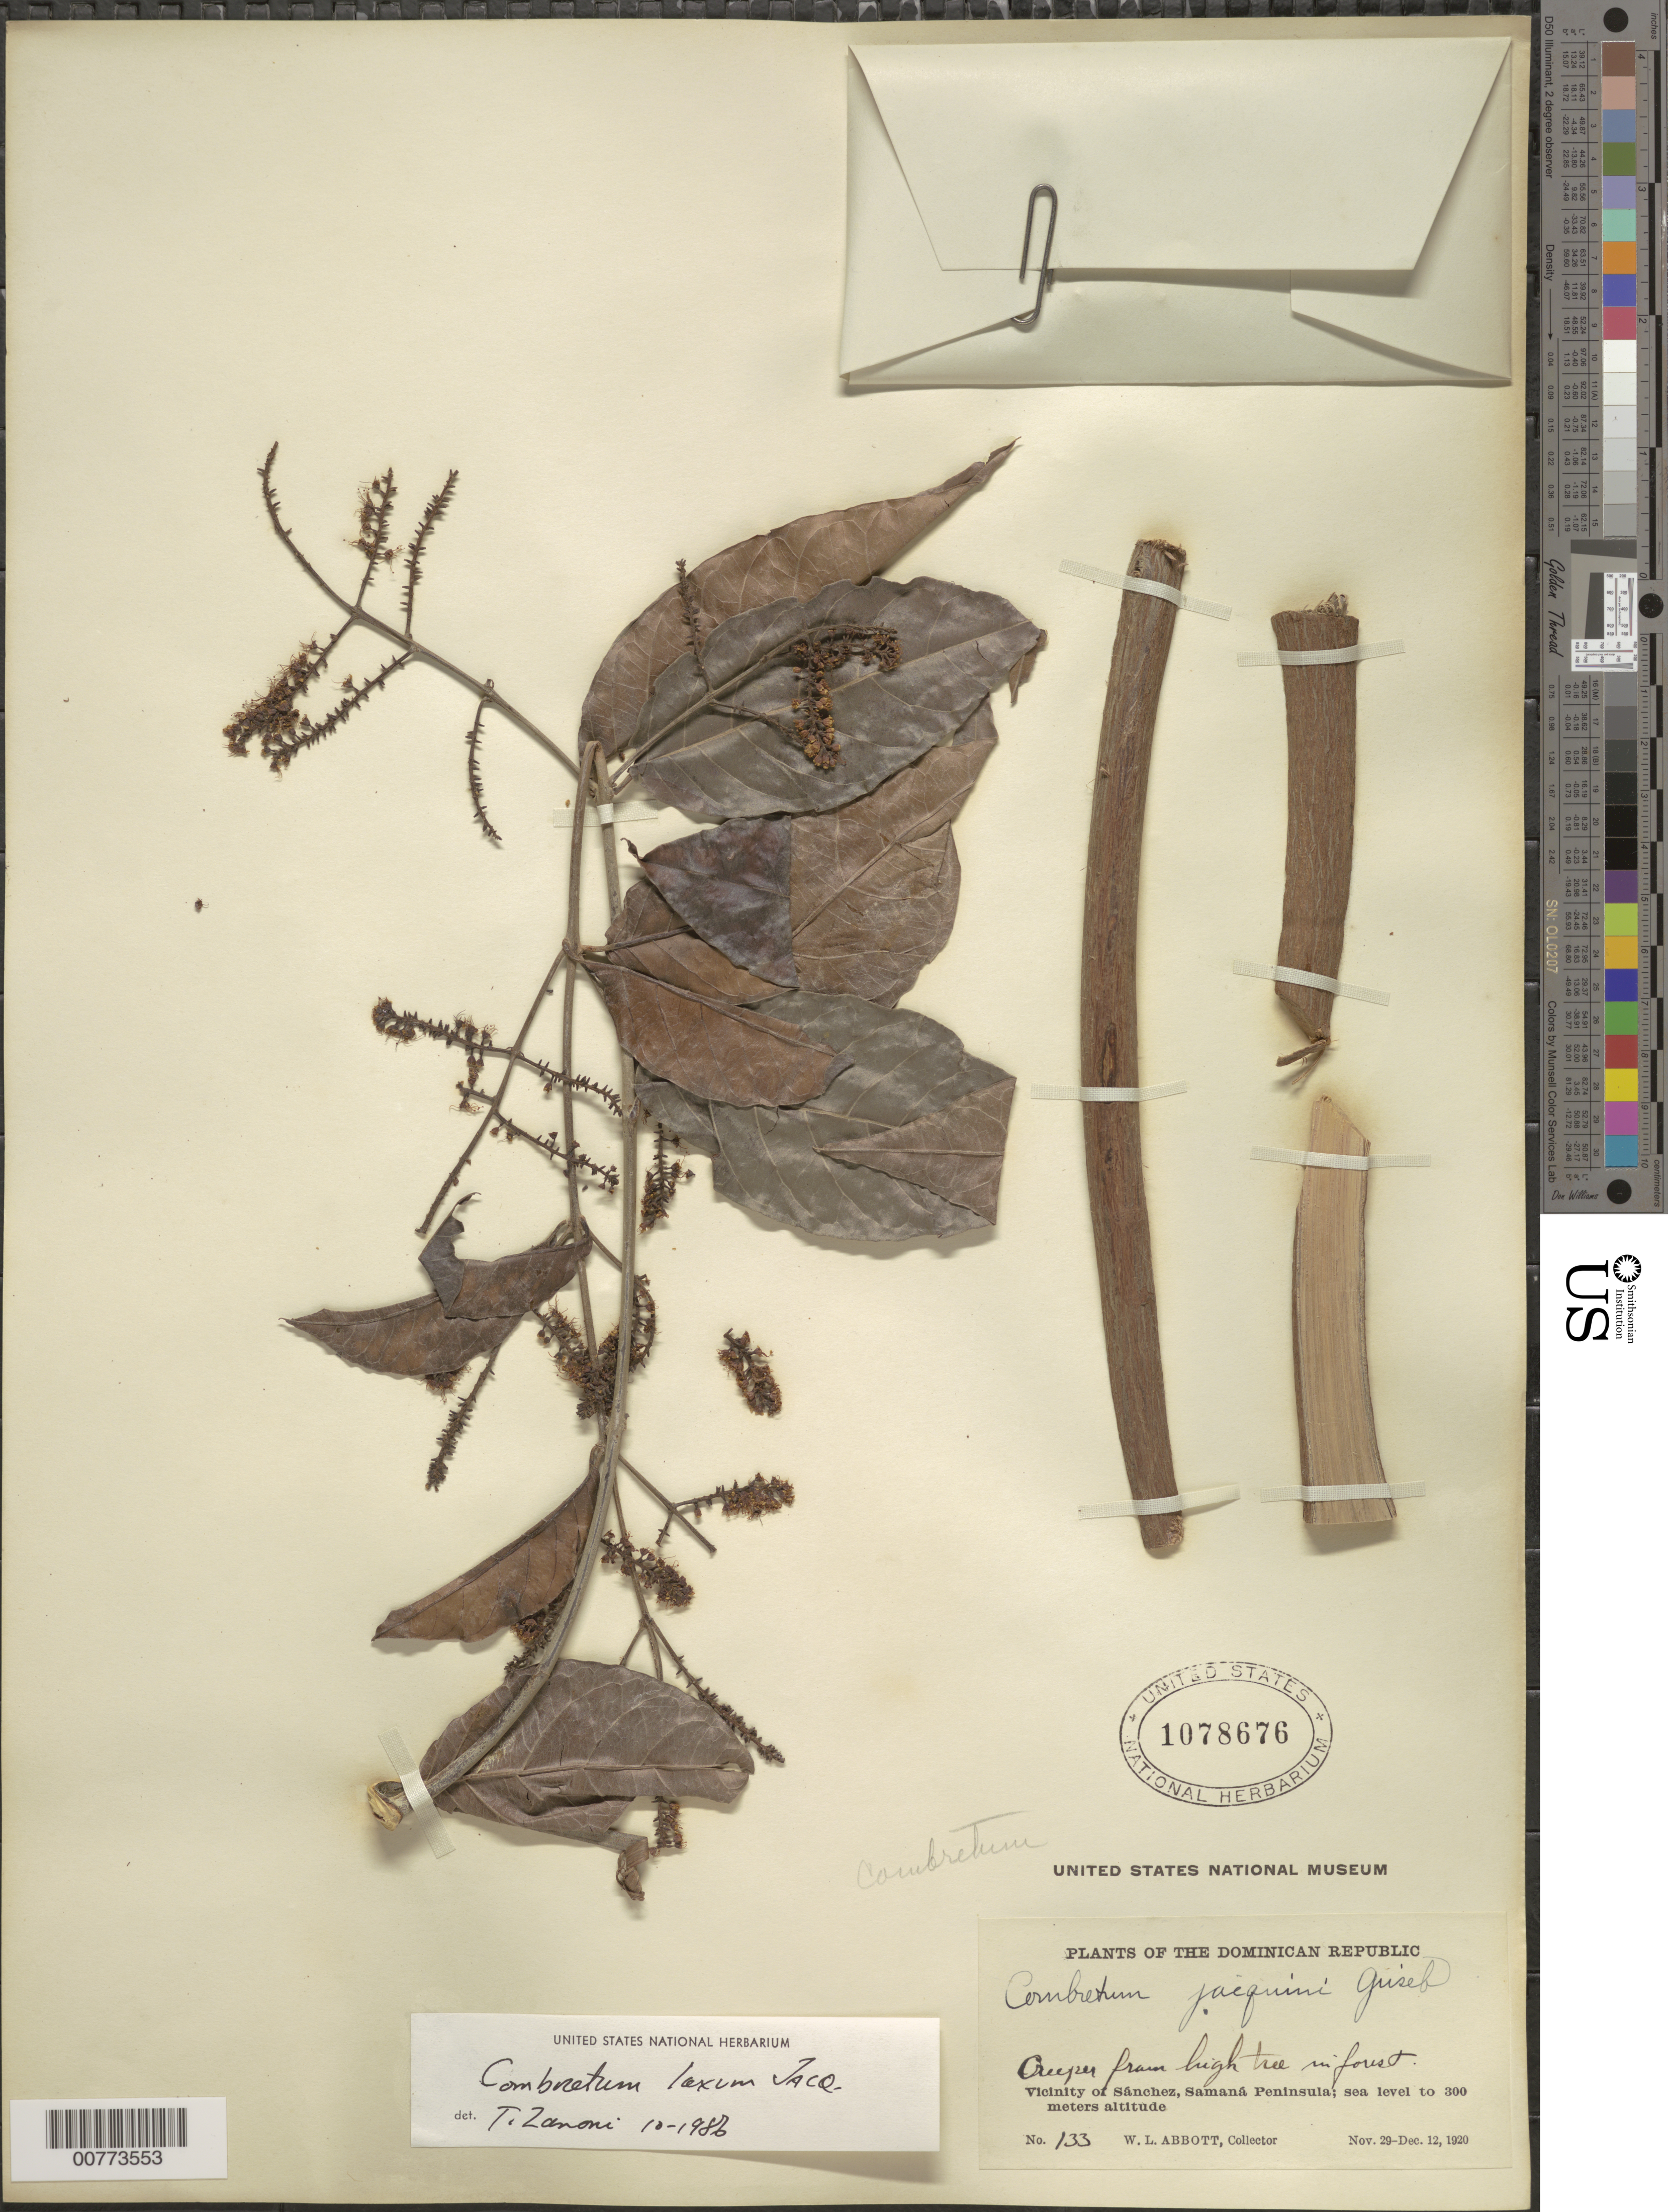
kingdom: Plantae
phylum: Tracheophyta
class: Magnoliopsida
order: Myrtales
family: Combretaceae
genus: Combretum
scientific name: Combretum laxum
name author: Jacq.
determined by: Zanoni, T. A., (NY), New York Botanical Garden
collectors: W. L. Abbott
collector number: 133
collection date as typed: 29 Dec 1920 to 12 Dec 1920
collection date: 1920-12-12/1920-12-29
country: Dominican Republic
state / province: Samana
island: Hispaniola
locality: Vicinity of Sánchez.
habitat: Forest.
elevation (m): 0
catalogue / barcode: US 1078676